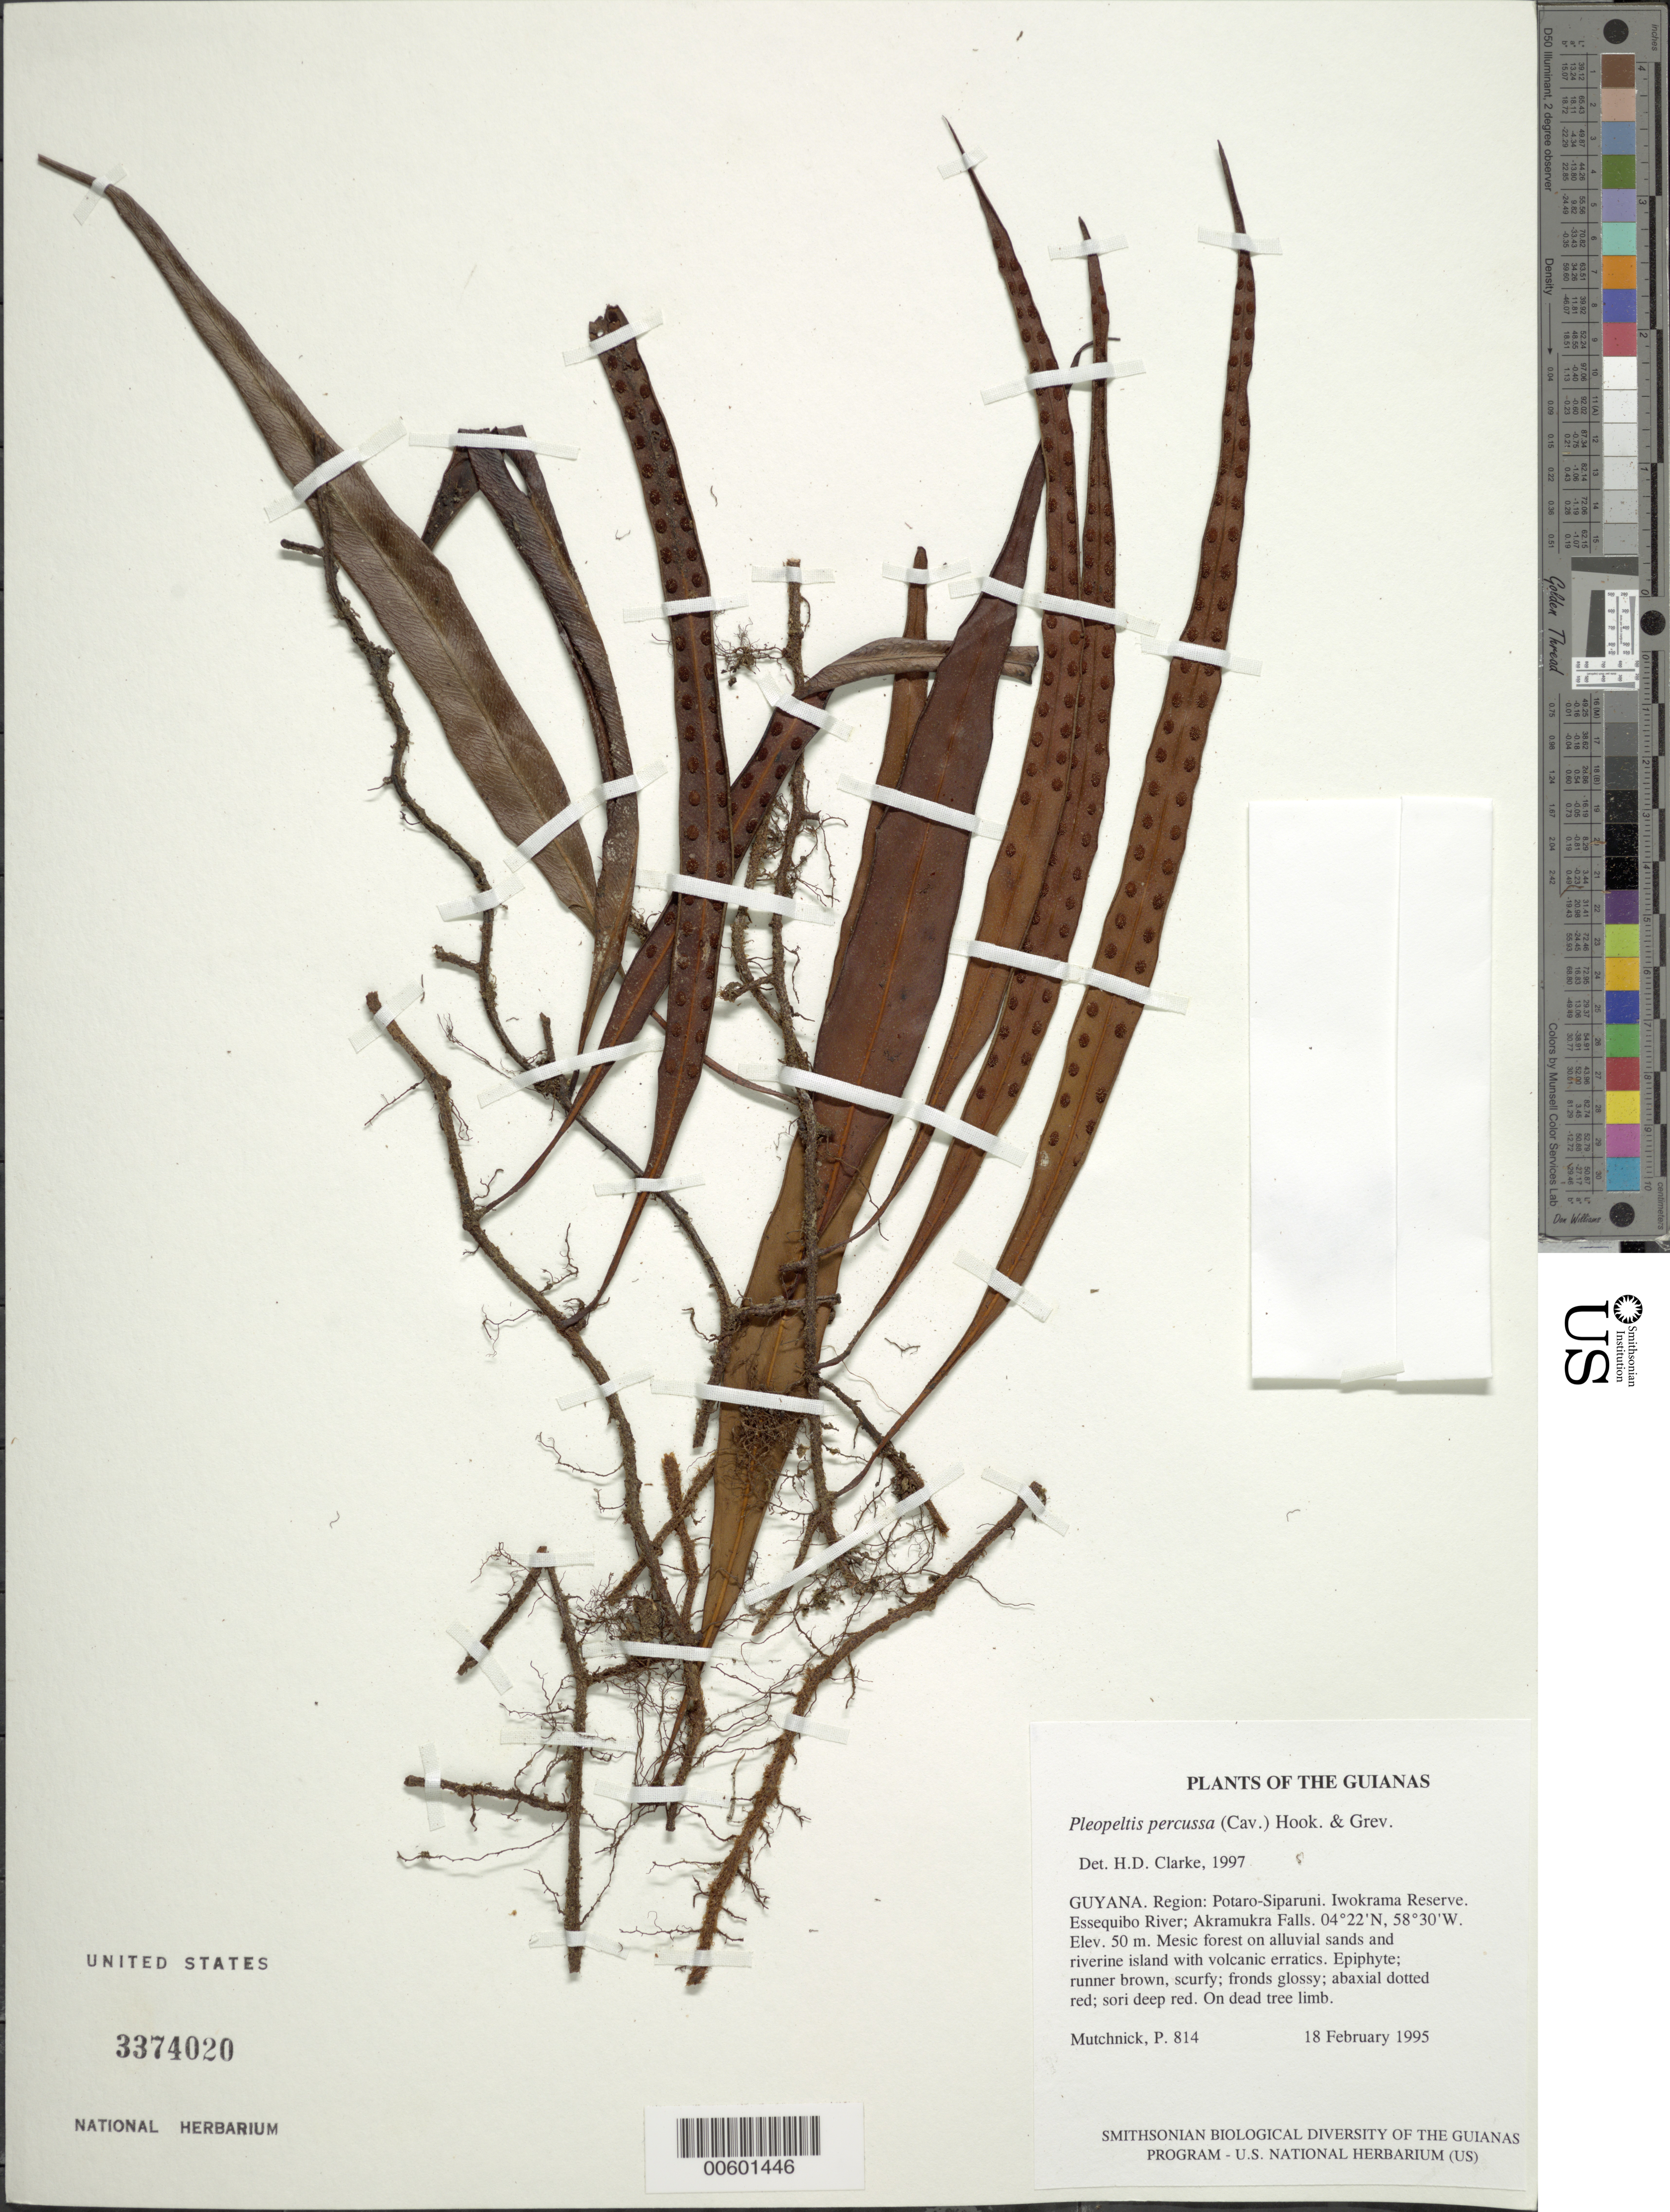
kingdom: Plantae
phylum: Tracheophyta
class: Polypodiopsida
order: Polypodiales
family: Polypodiaceae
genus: Microgramma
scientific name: Microgramma percussa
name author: (Cav.) de la Sota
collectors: P. Mutchnick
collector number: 814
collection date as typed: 18 February 1995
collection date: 1995-02-18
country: Guyana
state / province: Potaro-Siparuni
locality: Iwokrama Reserve. Essequibo River; Akramukra Falls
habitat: Mesic forest on alluvial sands and riverine island with volcanic erratics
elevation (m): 50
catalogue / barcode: US 3374020